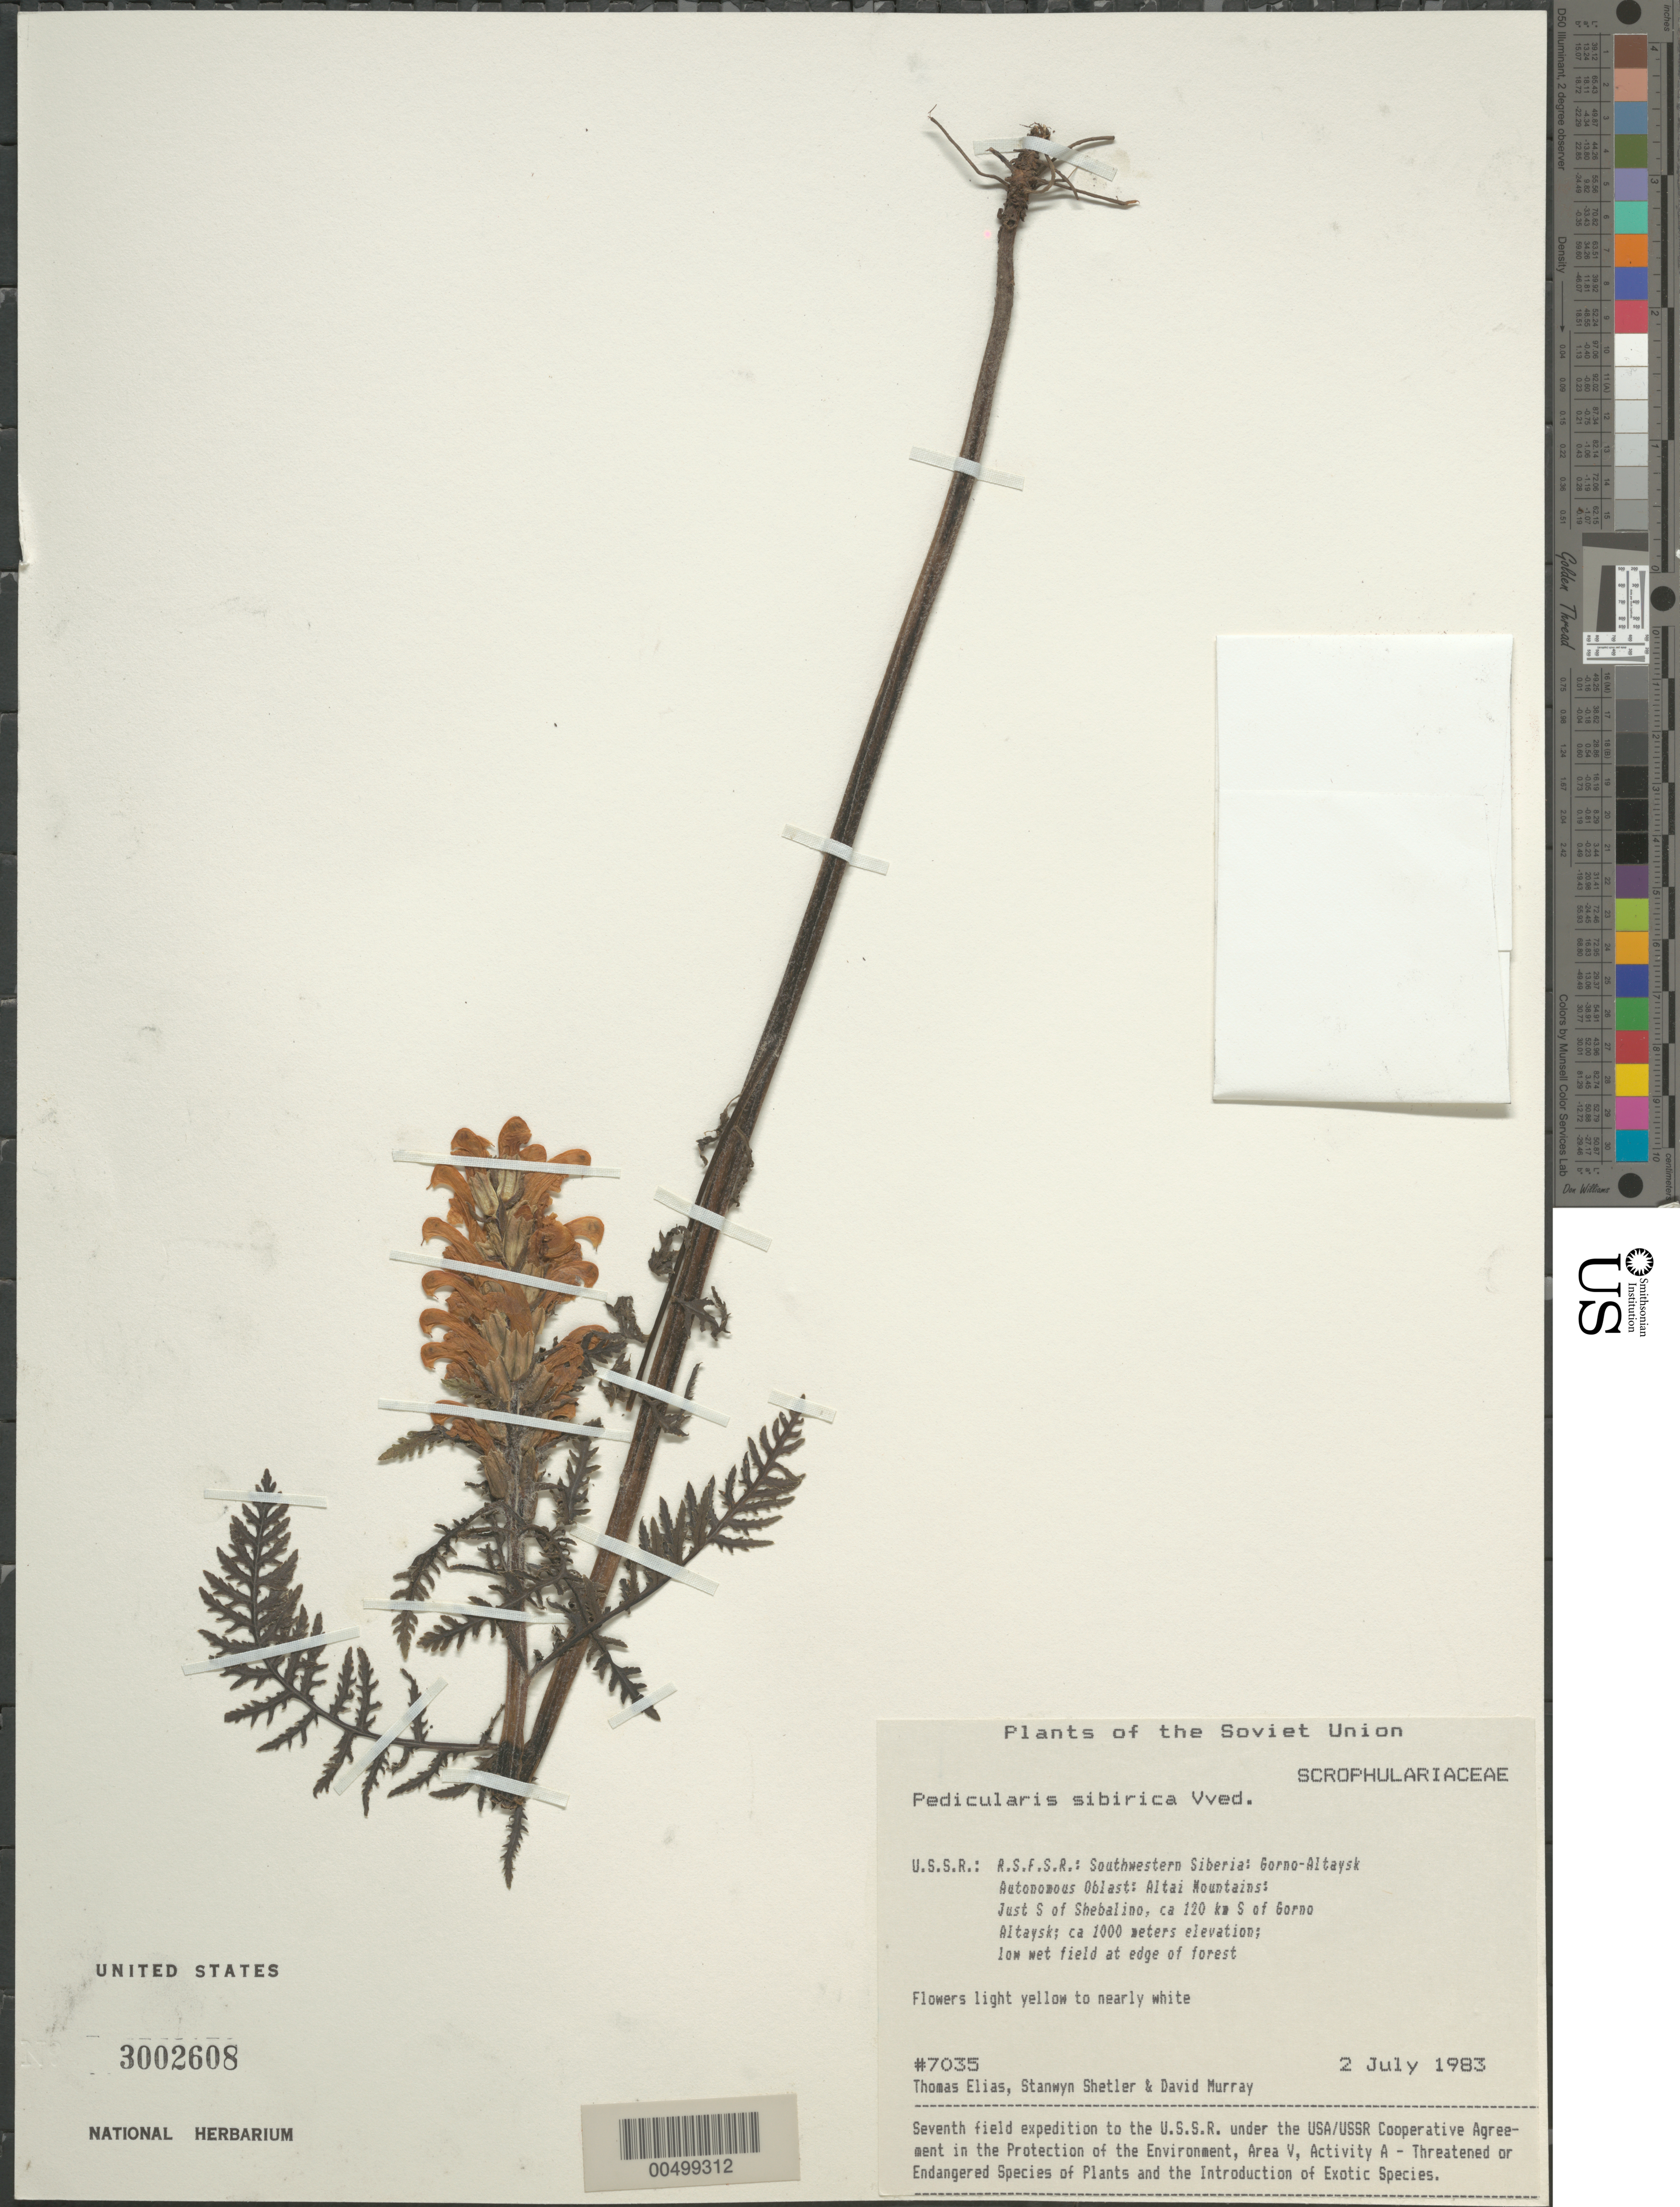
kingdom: Plantae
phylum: Tracheophyta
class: Magnoliopsida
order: Lamiales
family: Orobanchaceae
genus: Pedicularis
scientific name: Pedicularis sibirica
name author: Vved.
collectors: T. Elias, S. Shetler & D. F. Murray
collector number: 7035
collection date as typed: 02 Jul 1983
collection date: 1983-07-02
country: Russian Federation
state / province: Altai Republic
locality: Altai Mountains, just S of Shebalino, ca. 120 km S of Gorno-Altaysk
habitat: low wet field at edge of forest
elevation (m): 1000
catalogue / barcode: US 3002608